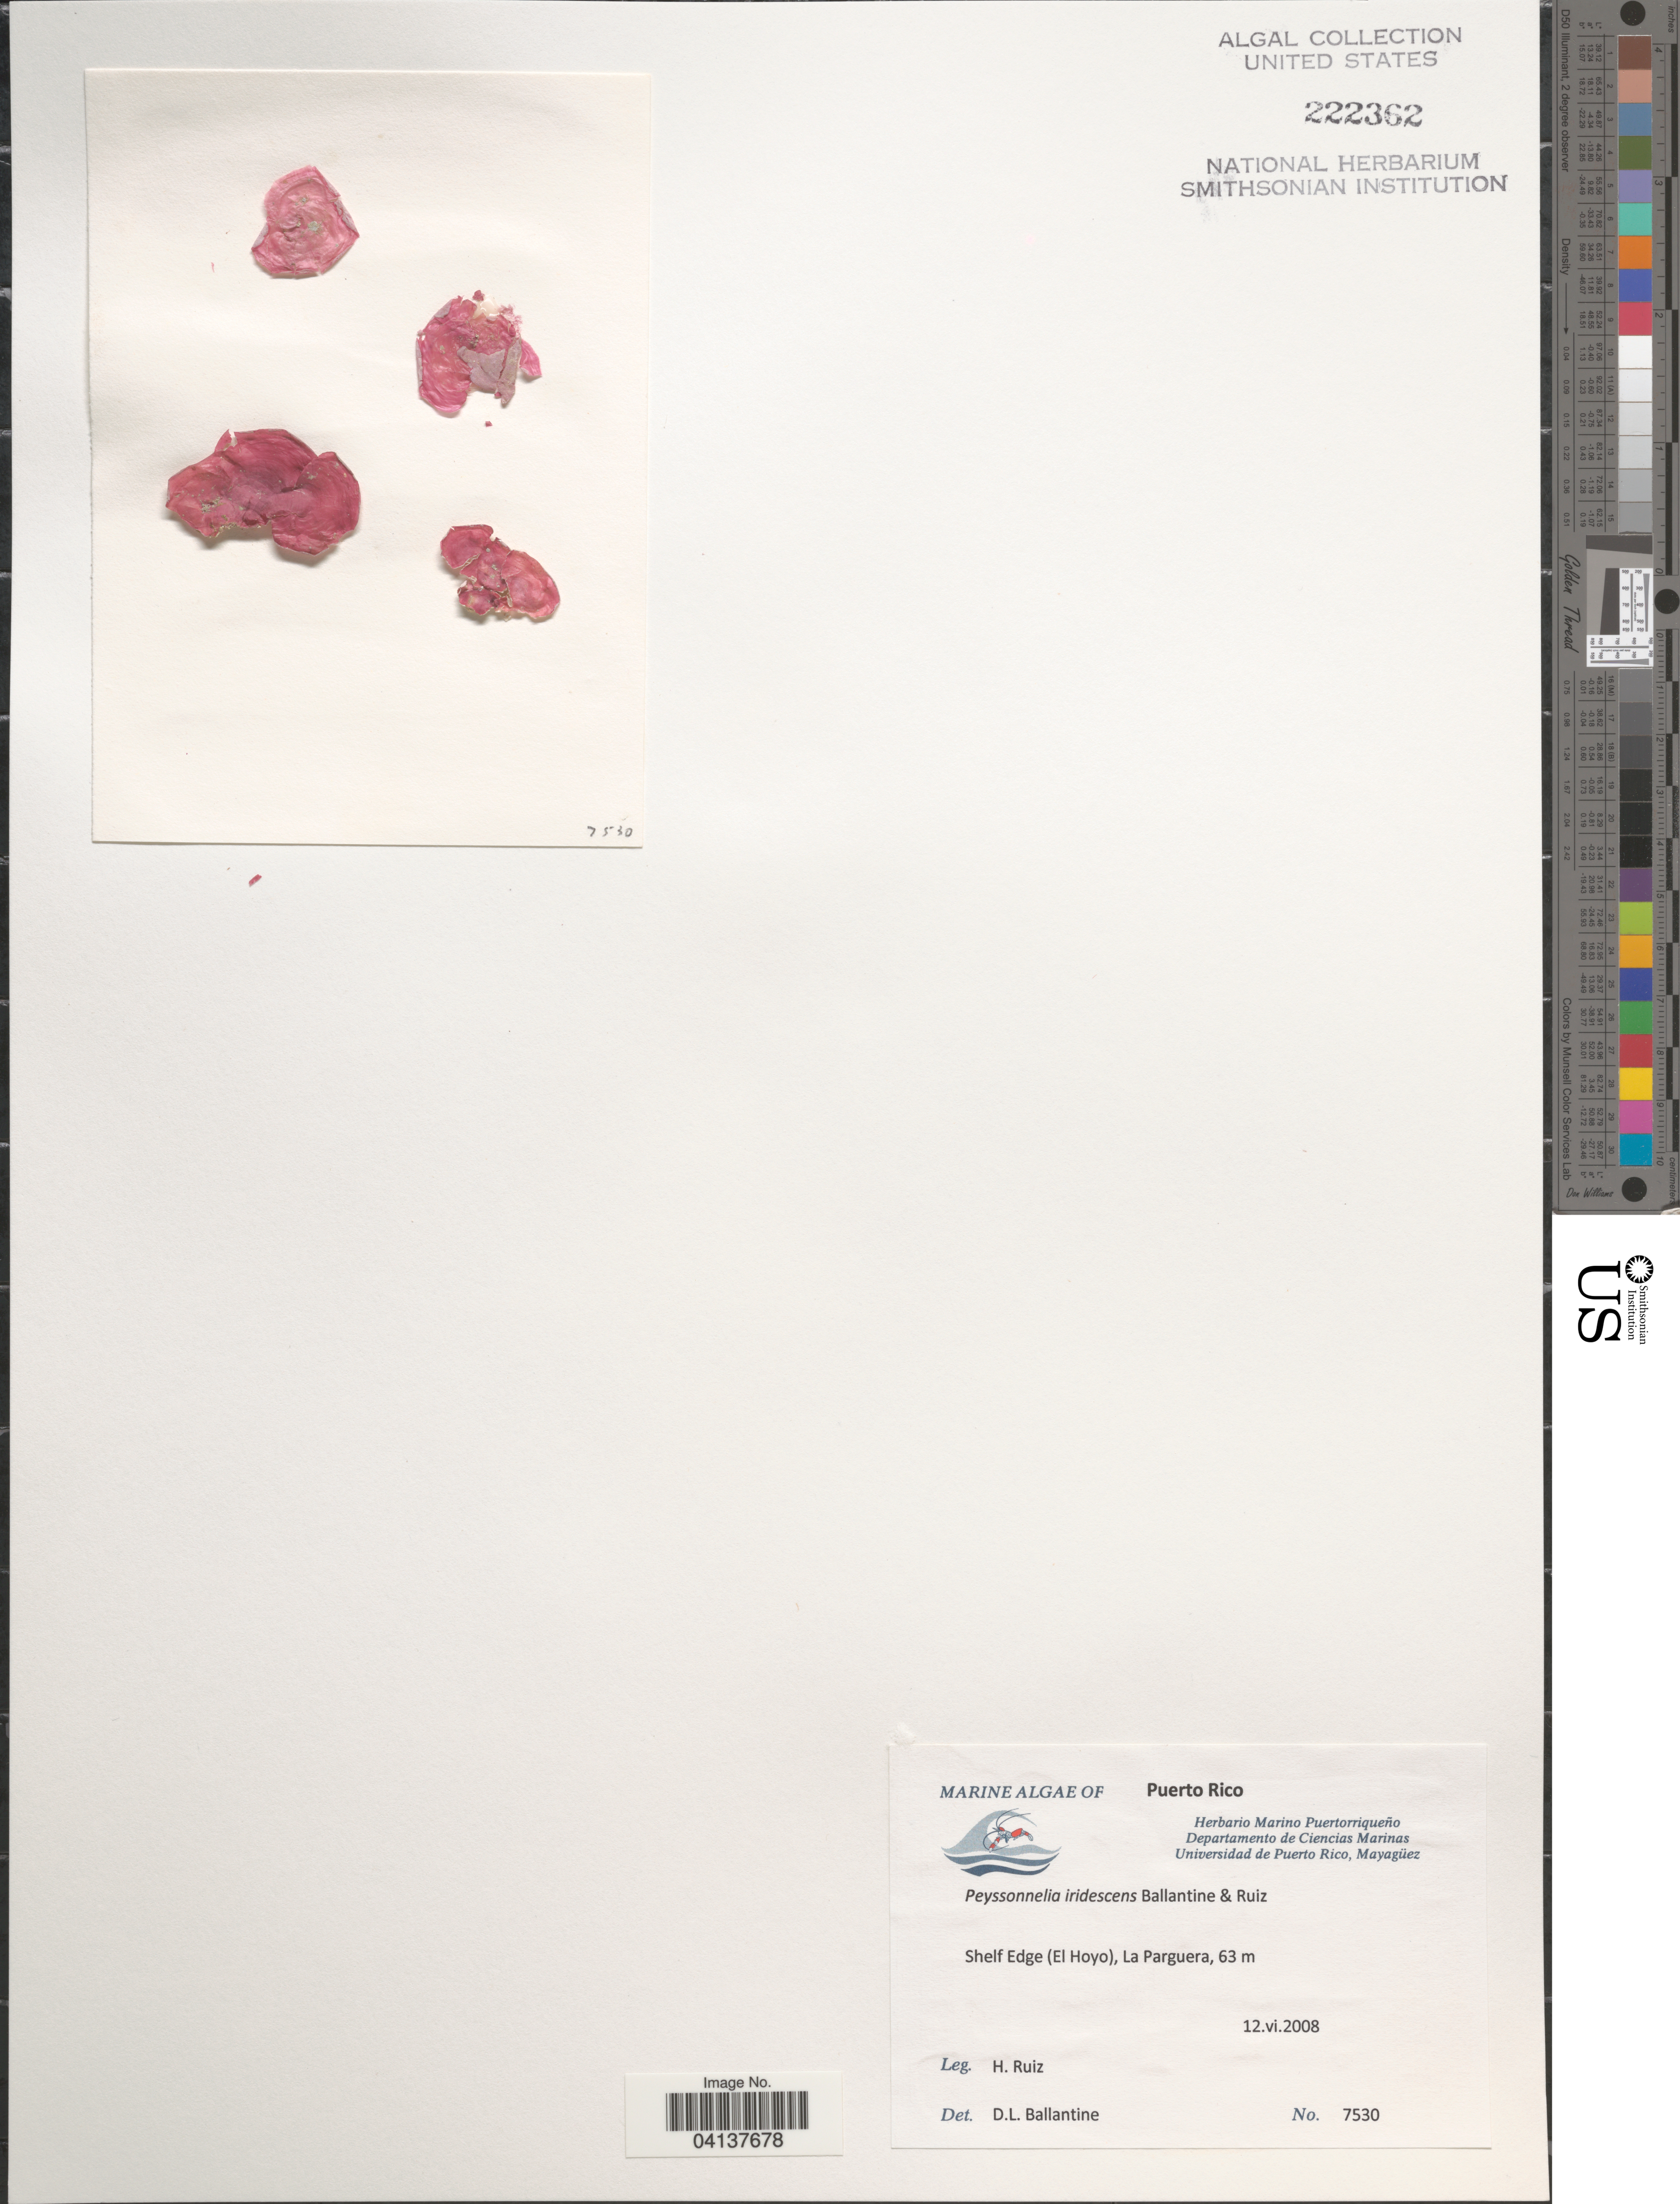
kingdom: Plantae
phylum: Rhodophyta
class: Florideophyceae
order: Peyssonneliales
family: Peyssonneliaceae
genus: Peyssonnelia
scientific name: Peyssonnelia iridescens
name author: D.L. Ballant. & H.Ruiz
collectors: H. Ruiz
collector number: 7530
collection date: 2008-06-12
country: Puerto Rico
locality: Shelf Edge (El Hoyo), La Parguera.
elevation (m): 63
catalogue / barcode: US 222362